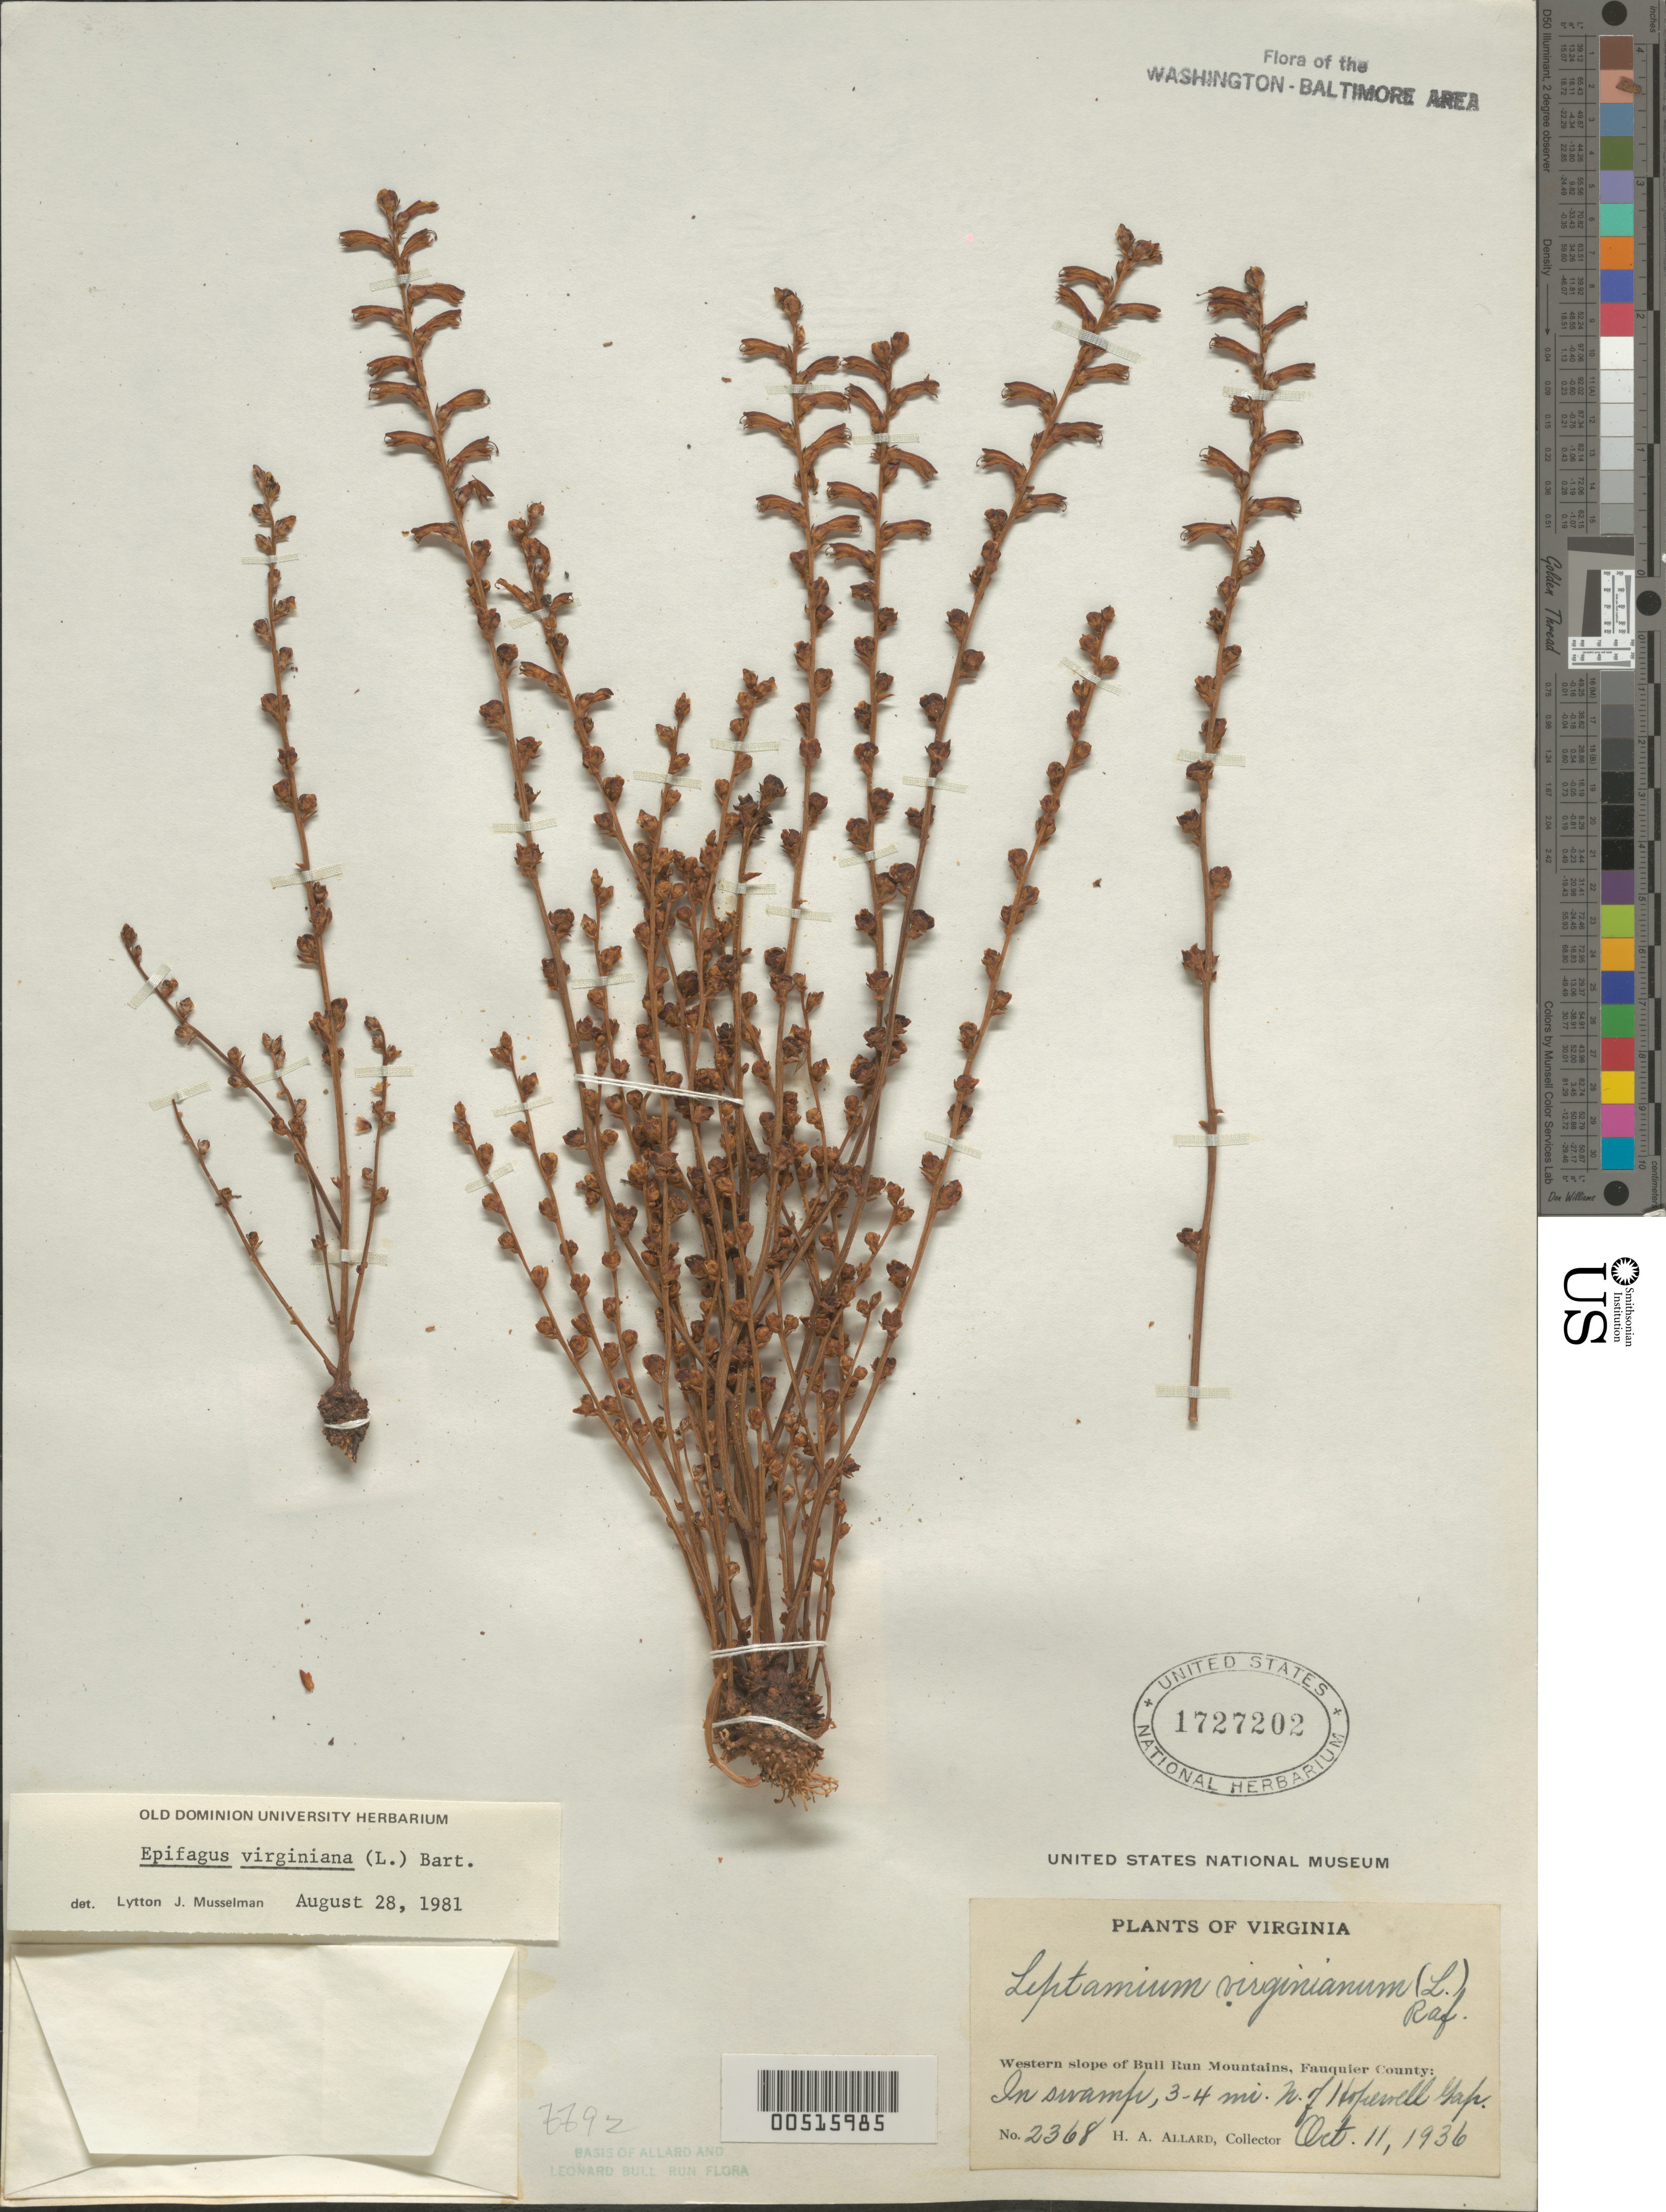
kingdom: Plantae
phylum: Tracheophyta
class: Magnoliopsida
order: Lamiales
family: Orobanchaceae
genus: Epifagus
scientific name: Epifagus virginiana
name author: (L.) W.P.C. Barton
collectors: H. A. Allard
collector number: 2368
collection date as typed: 11 Oct 1936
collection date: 1936-10-11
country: United States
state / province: Virginia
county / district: Fauquier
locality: Bull Run Mts., W slope, 3-4 mi. N of Hopewell Gap Bull Run Mts.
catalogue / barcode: US 1727202